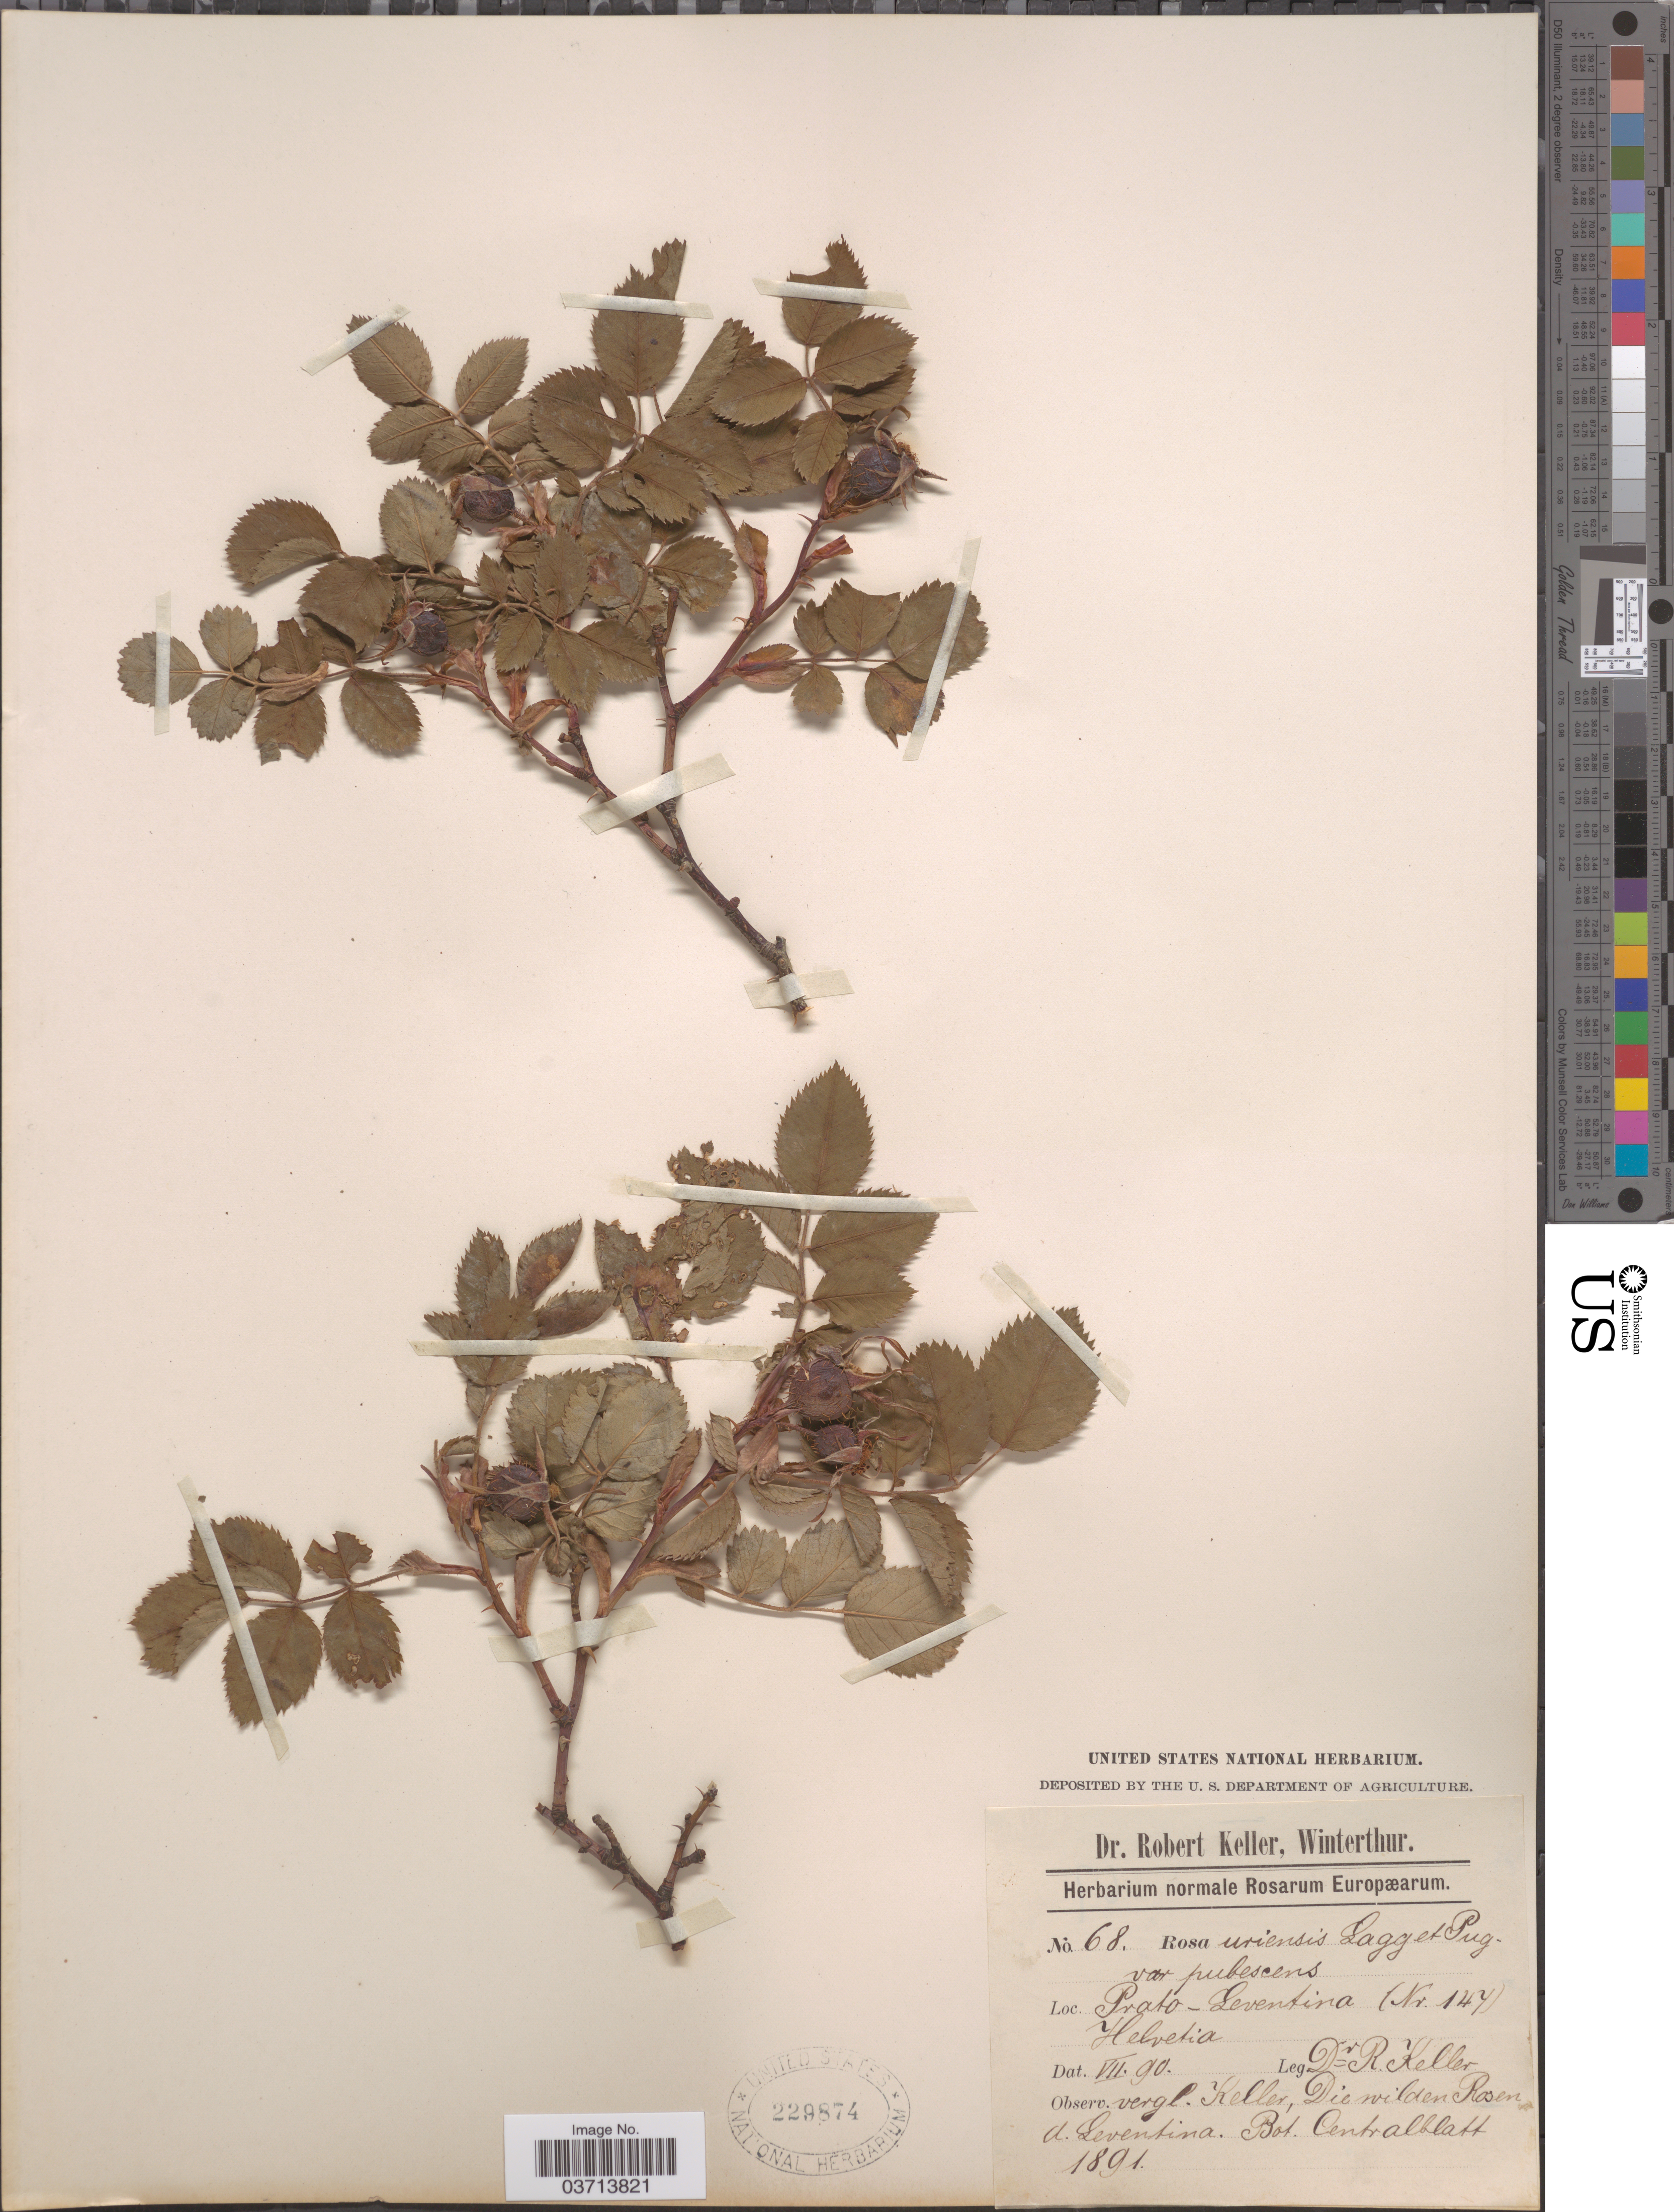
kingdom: Plantae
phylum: Tracheophyta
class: Magnoliopsida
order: Rosales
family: Rosaceae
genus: Rosa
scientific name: Rosa uriensis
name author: Lagger & Puget ex Cottet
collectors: R. Keller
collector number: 68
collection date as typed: Transcribed d/m/y: /7/90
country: Switzerland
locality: Prato - Leventina. Helvetia.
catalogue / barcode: US 229874